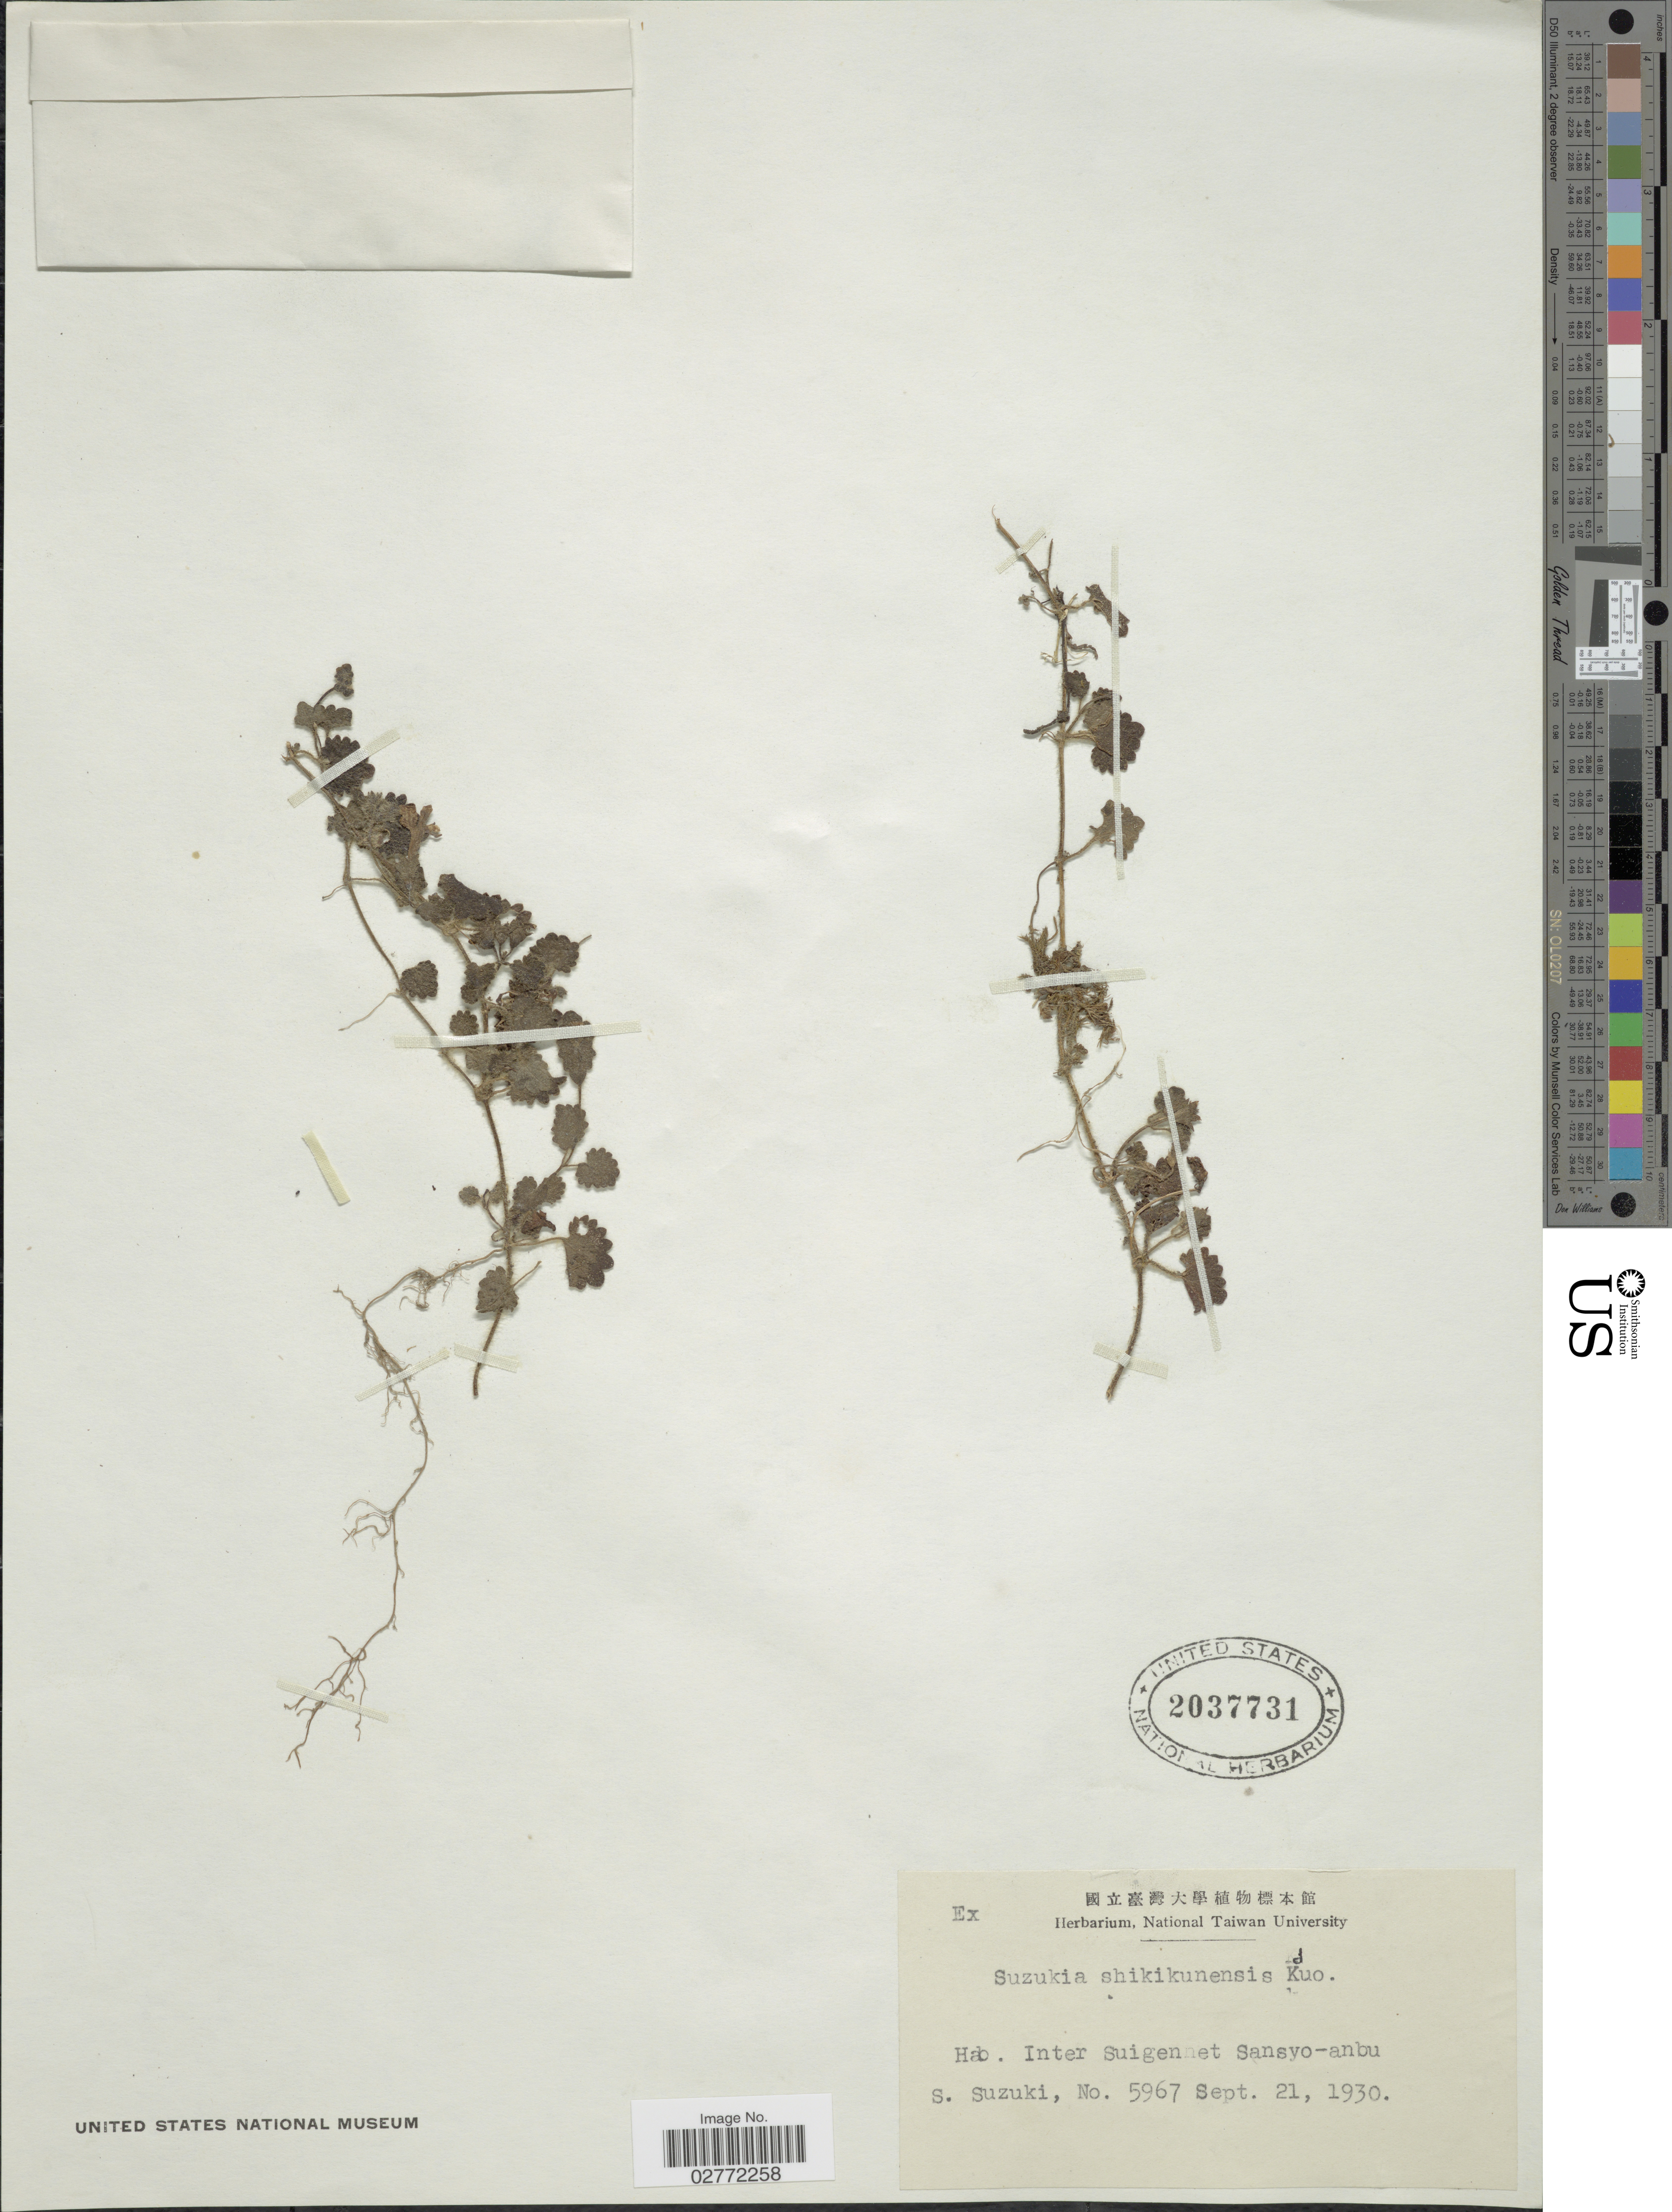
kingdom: Plantae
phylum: Tracheophyta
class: Magnoliopsida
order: Lamiales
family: Lamiaceae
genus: Suzukia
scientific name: Suzukia luchuensis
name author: Kudô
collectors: S. Suzuki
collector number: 5967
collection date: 1930-09-21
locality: Inter Suigennet Sansyo-anbu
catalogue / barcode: US 2037731